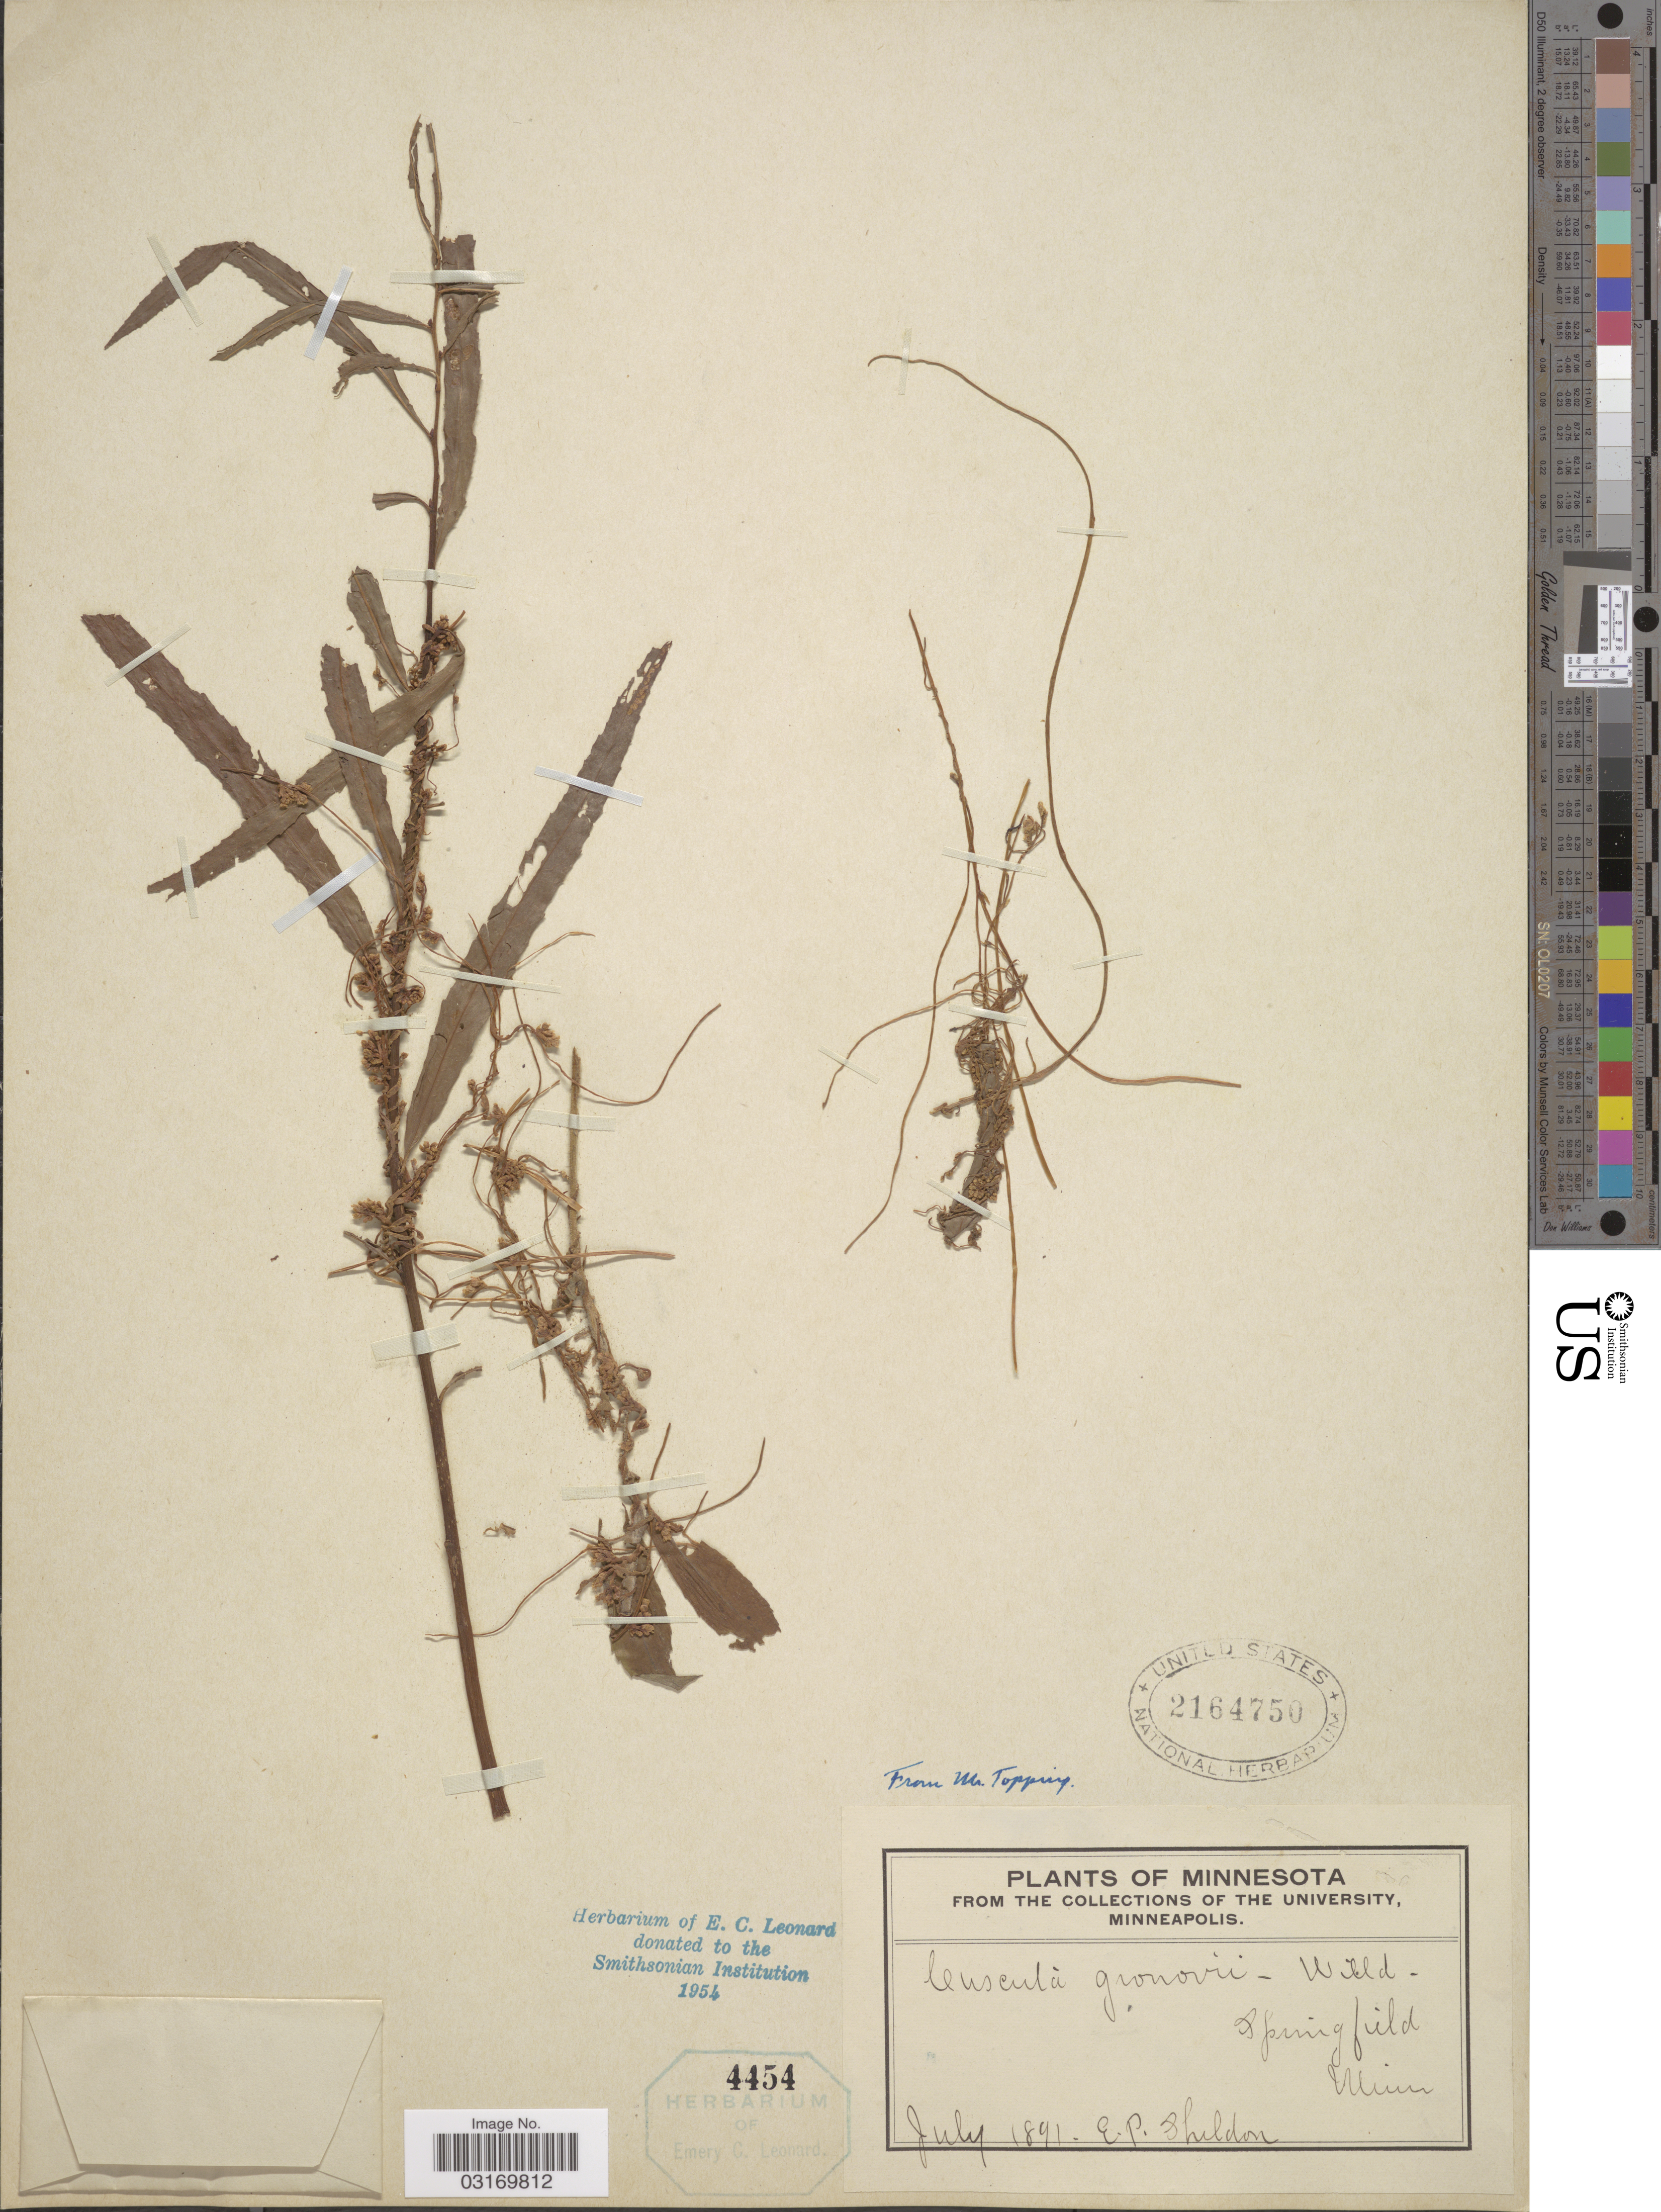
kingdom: Plantae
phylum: Tracheophyta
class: Magnoliopsida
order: Solanales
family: Convolvulaceae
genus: Cuscuta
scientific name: Cuscuta gronovii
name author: Willd. ex Schult.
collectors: E. P. Sheldon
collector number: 4454?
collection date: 1891-07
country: United States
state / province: Minnesota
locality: Springfield. From Mt. Topping. [unsure placement]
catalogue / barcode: US 2164750